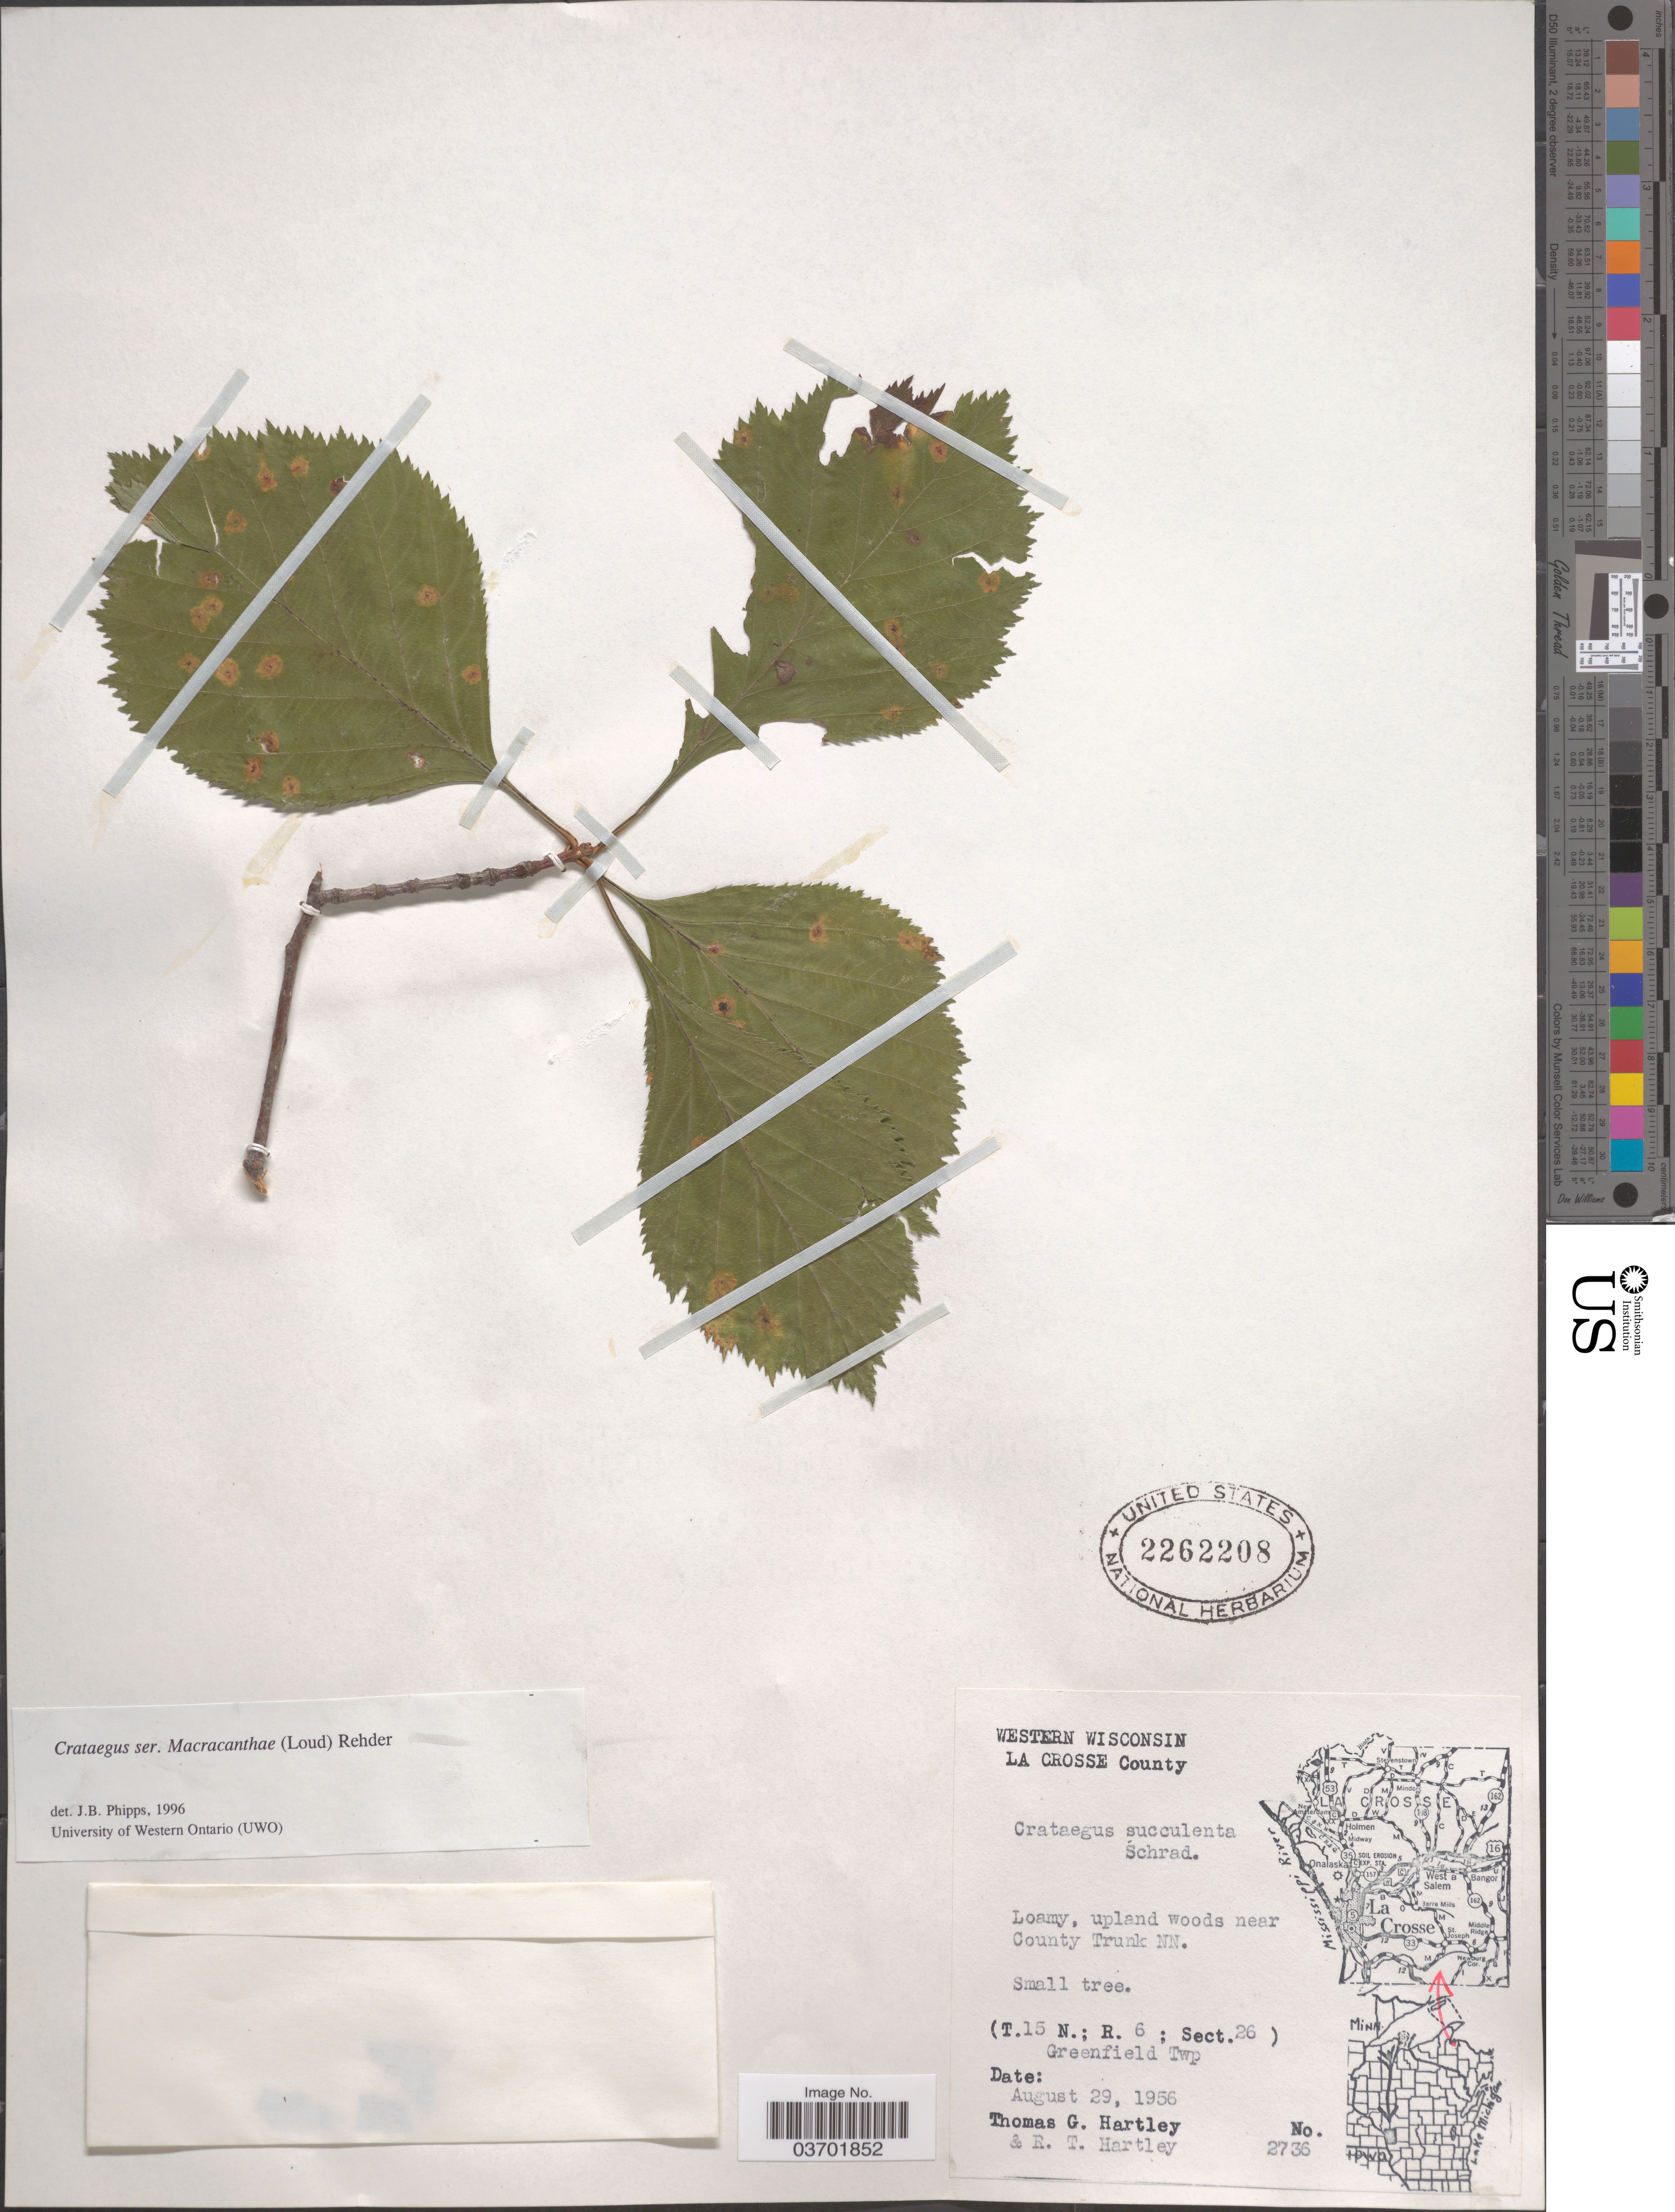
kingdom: Plantae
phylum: Tracheophyta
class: Magnoliopsida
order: Rosales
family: Rosaceae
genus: Crataegus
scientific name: Crataegus succulenta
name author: Schrad. ex Link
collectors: T. G. Hartley & R. T. Hartley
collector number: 2736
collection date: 1956-08-29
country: United States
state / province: Wisconsin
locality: Western Wisconsin. La Crosse County. Upland woods near County Trunk NN. (T.15 N.; R. 6; Sect. 26) Greenfield Twp.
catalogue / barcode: US 2262208